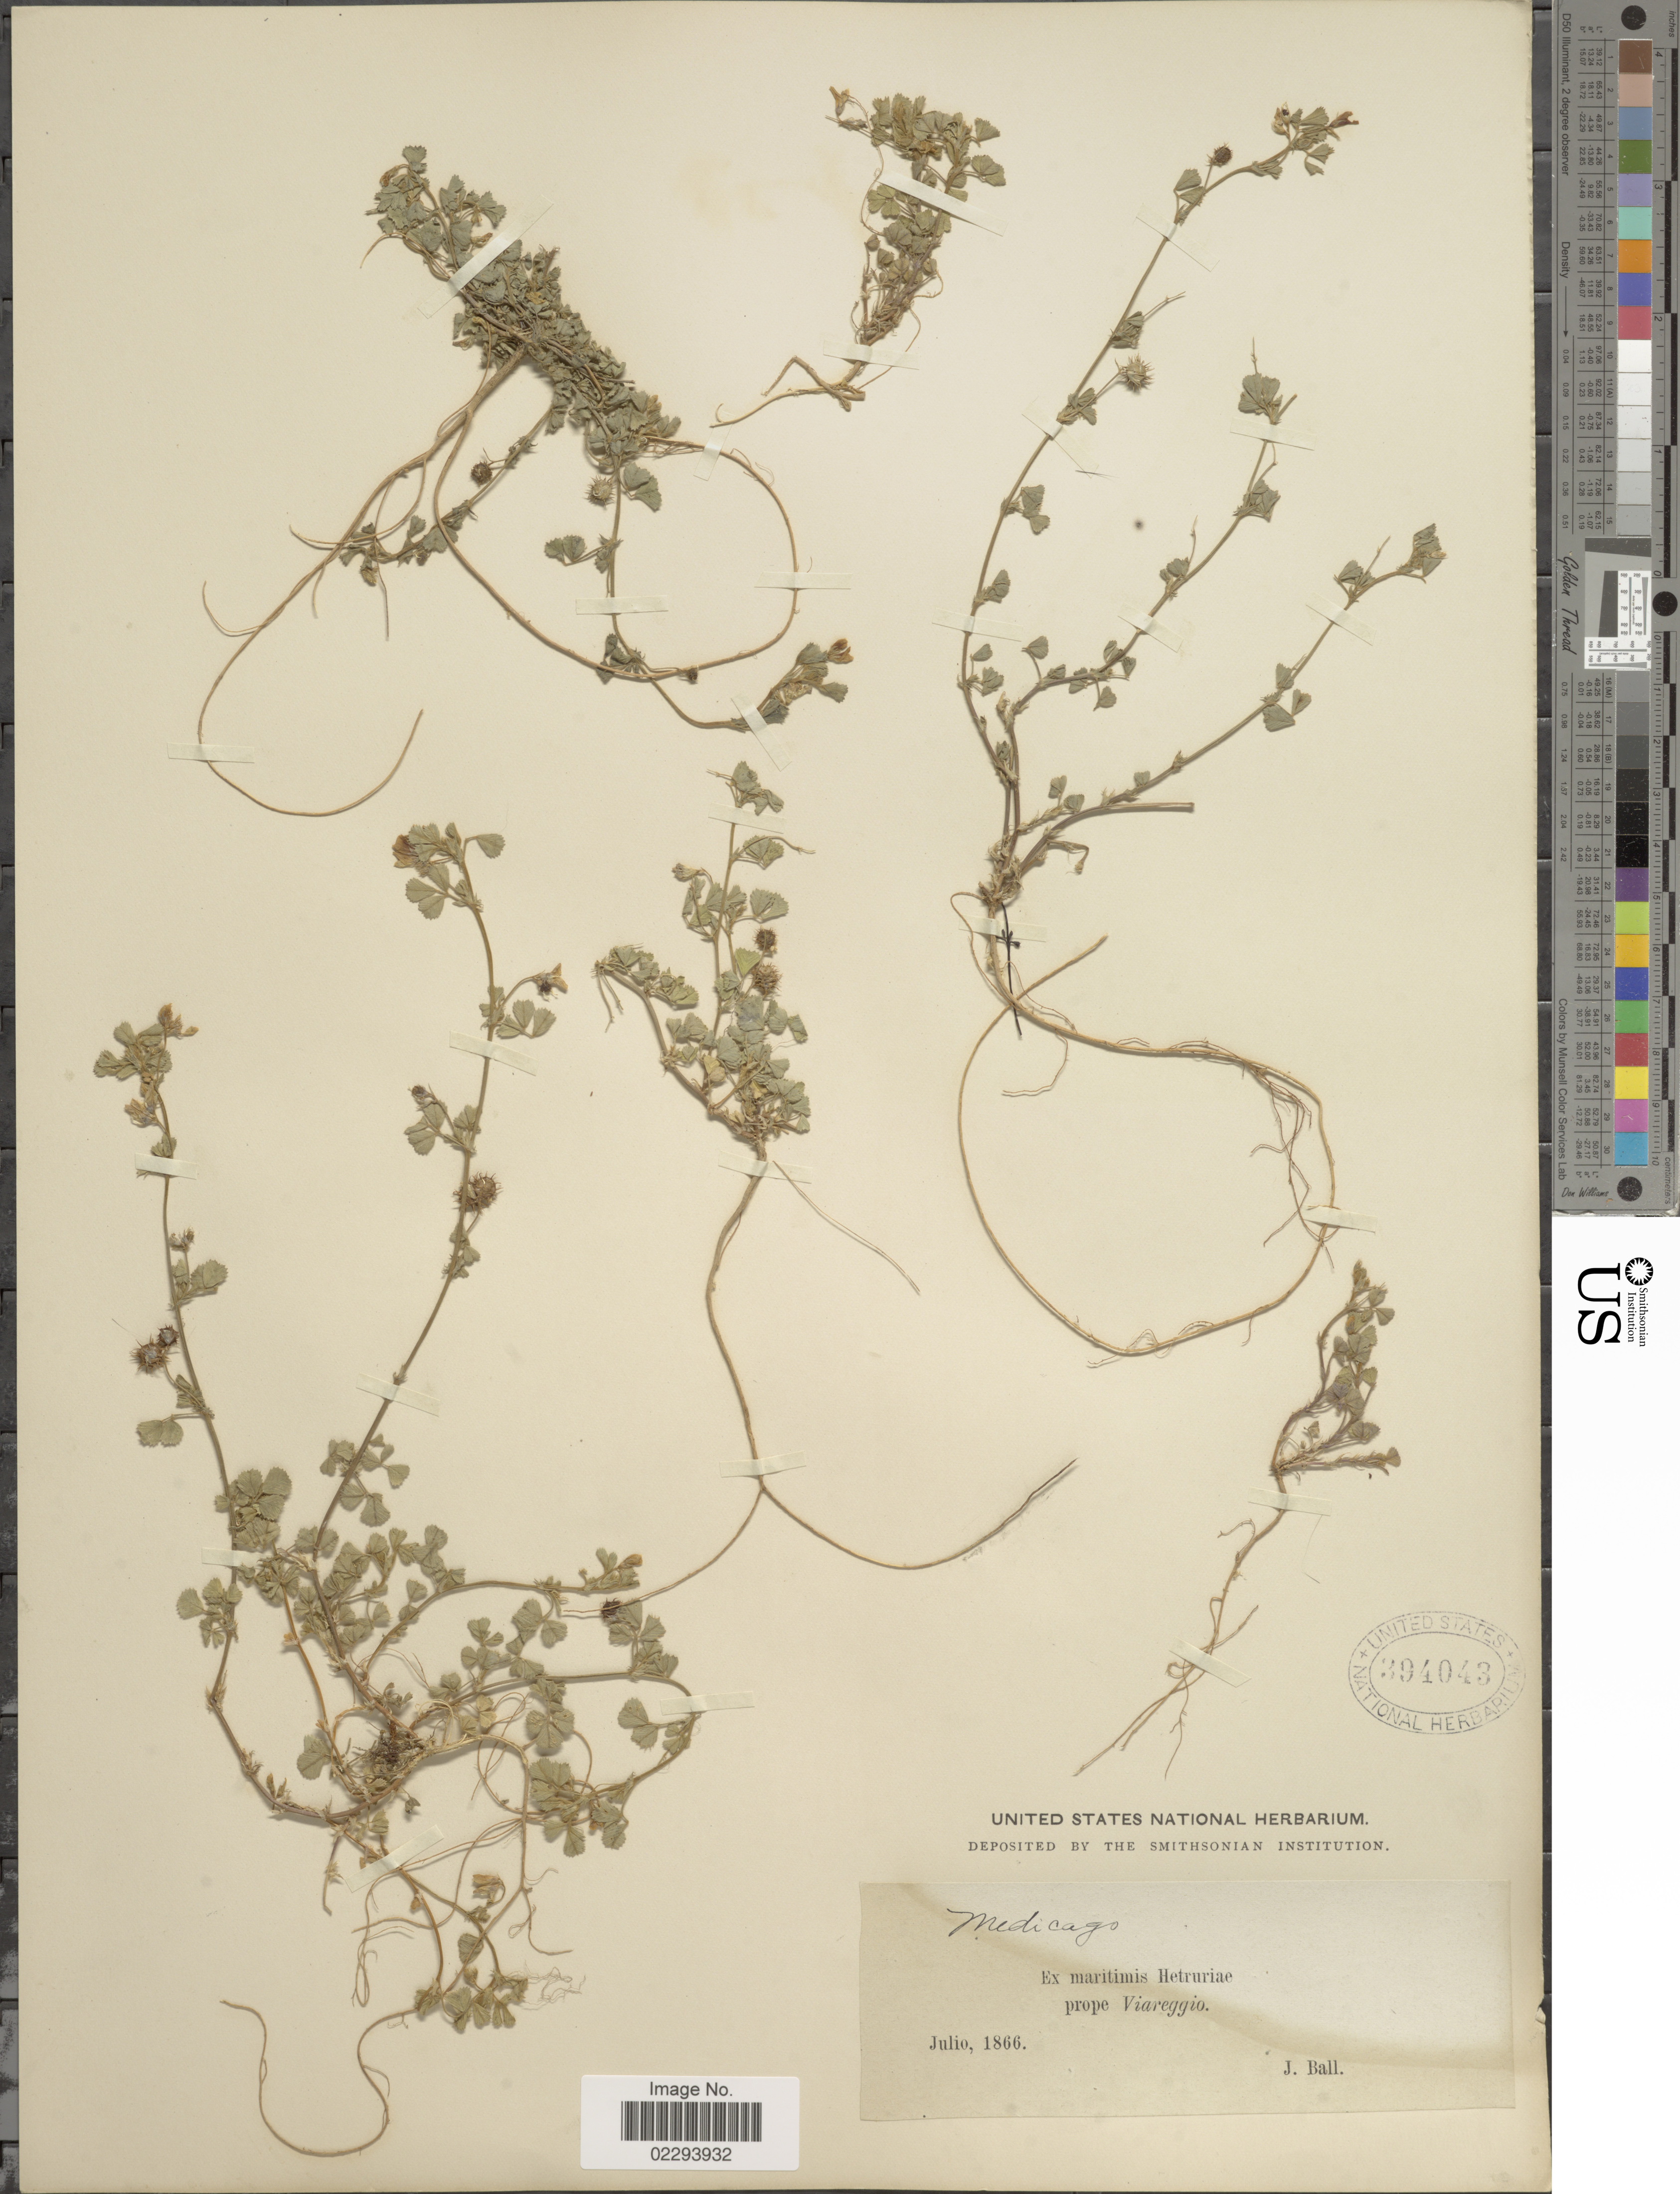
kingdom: Plantae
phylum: Tracheophyta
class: Magnoliopsida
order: Fabales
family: Fabaceae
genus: Medicago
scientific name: Medicago tribuloides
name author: Desr.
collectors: J. Ball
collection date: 1866-07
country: Italy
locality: Maritimis Hetruriae prope Viareggio.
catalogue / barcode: US 394043